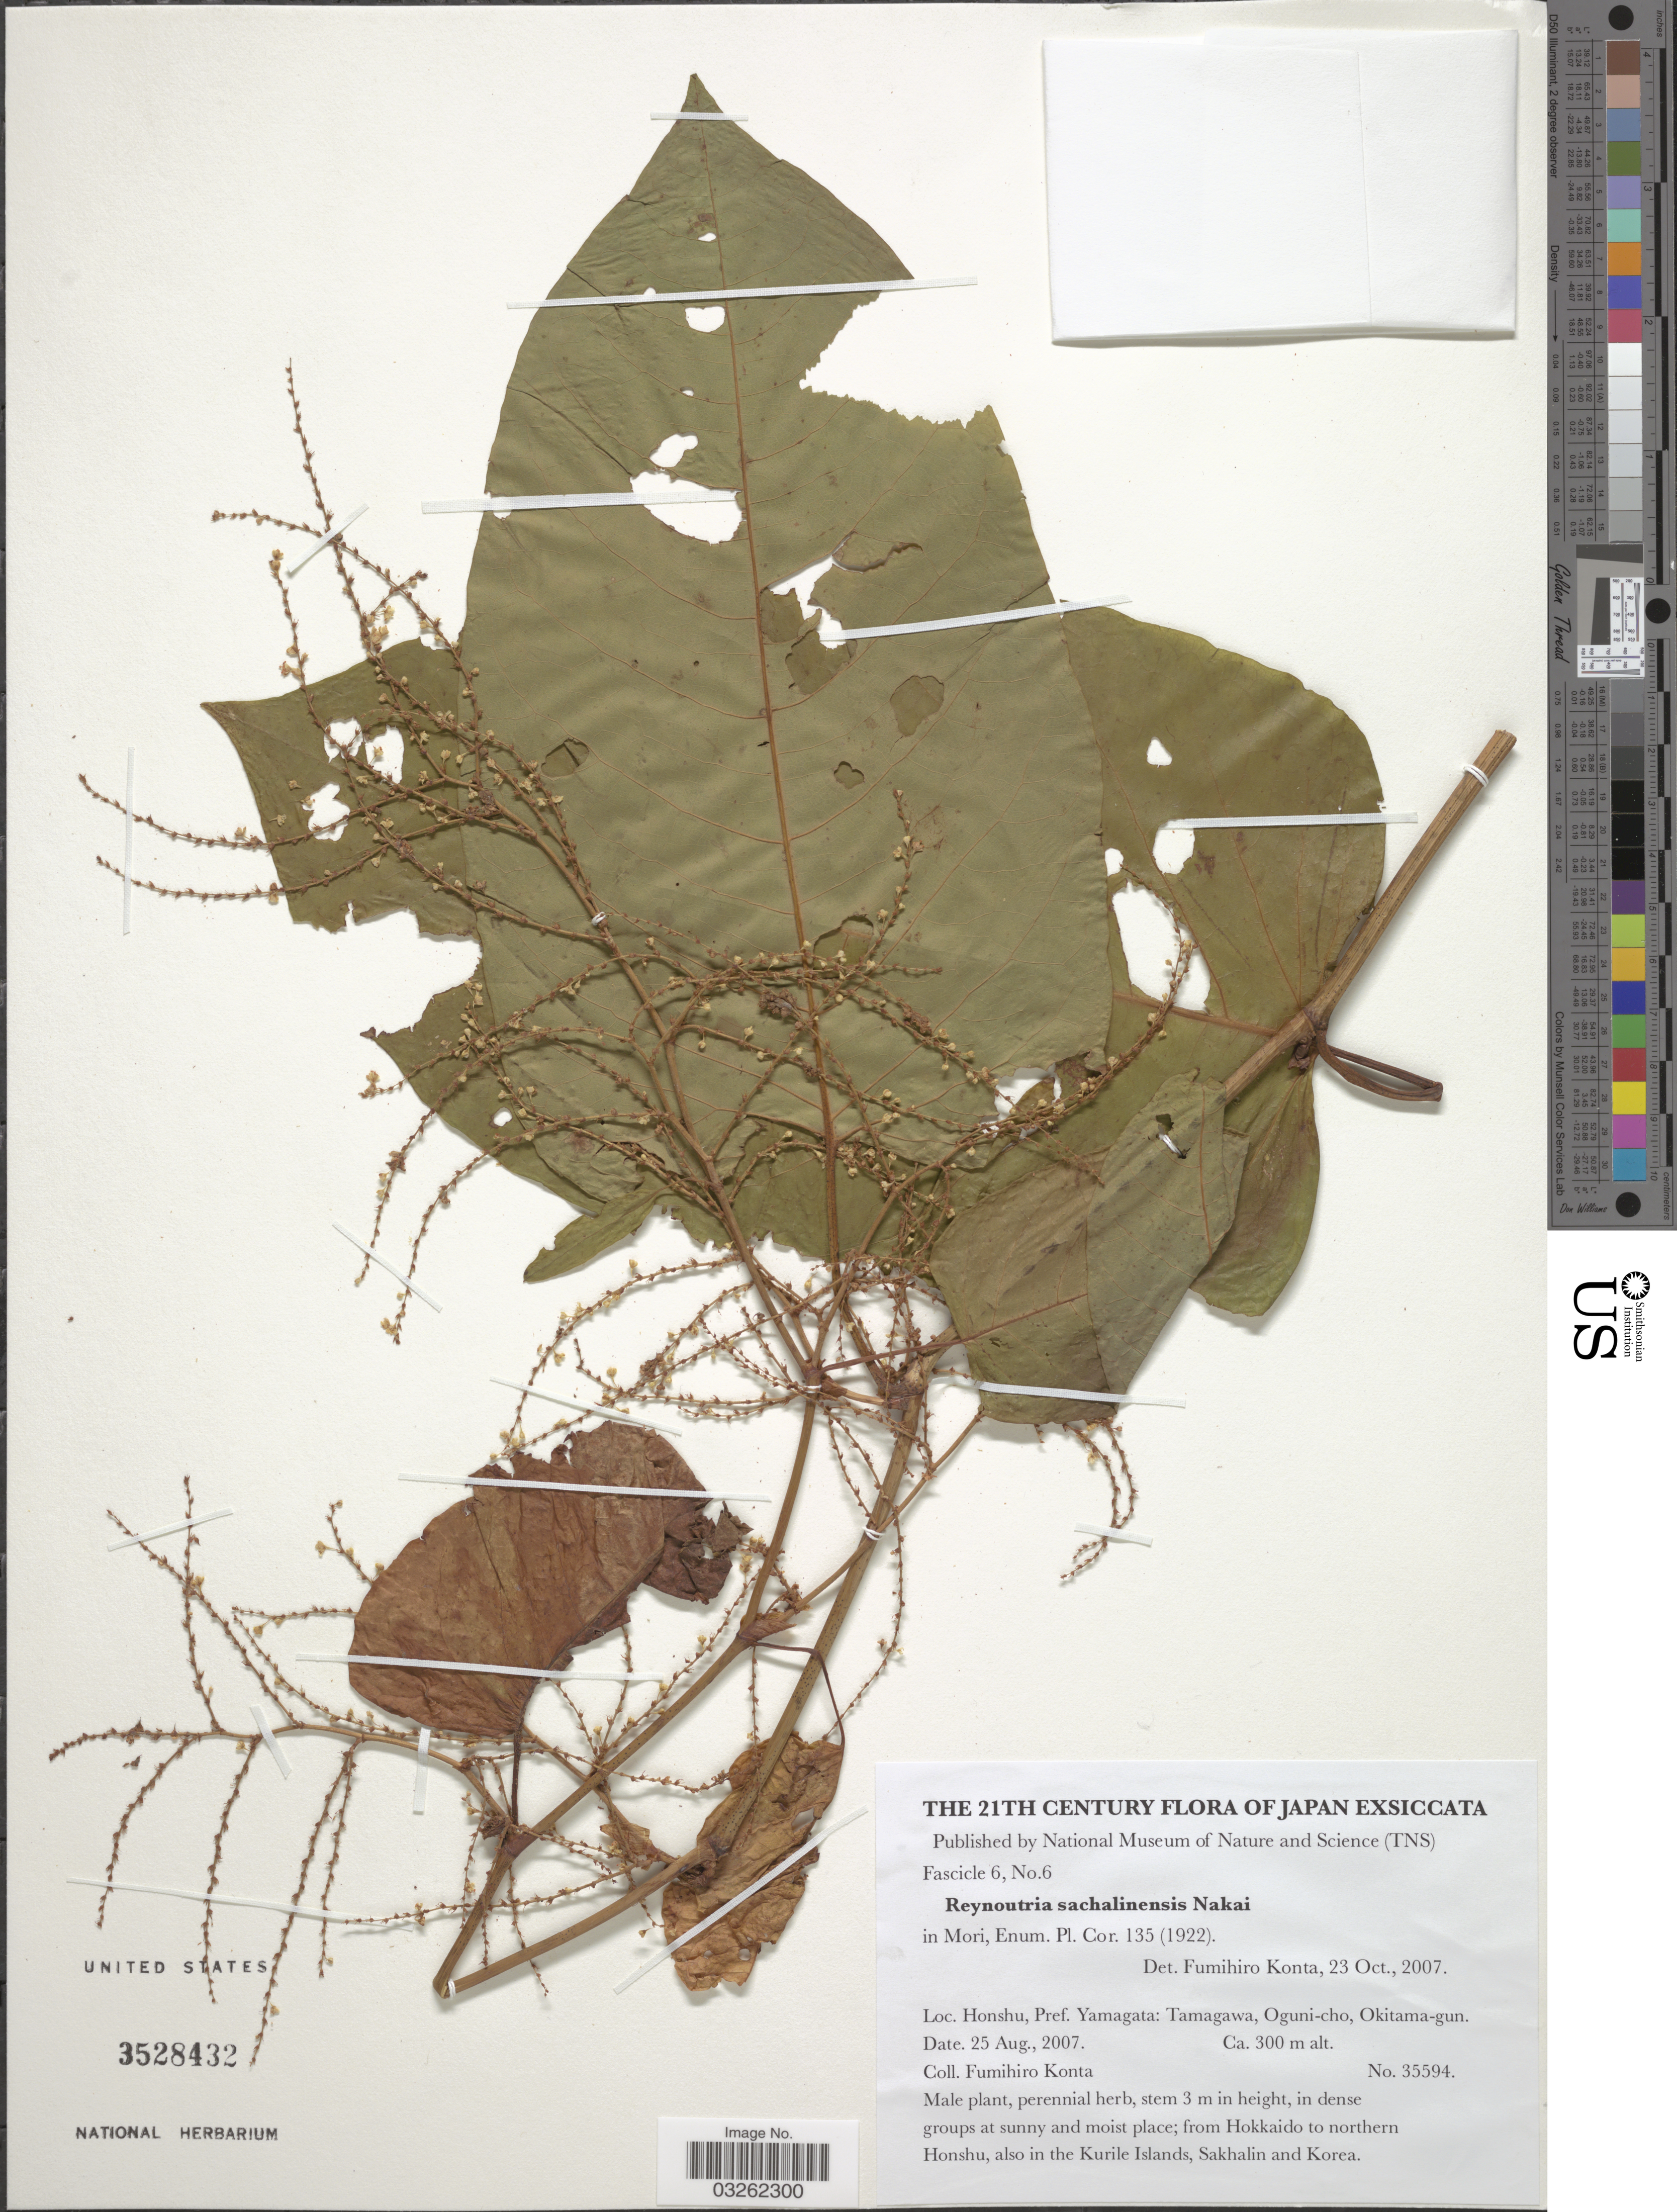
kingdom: Plantae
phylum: Tracheophyta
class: Magnoliopsida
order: Caryophyllales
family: Polygonaceae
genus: Reynoutria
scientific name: Reynoutria sachalinensis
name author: (F. Schmidt) Nakai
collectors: F. Konta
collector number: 35594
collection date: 2007-08-25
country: Japan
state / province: Yamagata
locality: Honshu, Pref. Yamagata: Tamagawa, Oguni-cho, Okitama-gun.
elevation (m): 300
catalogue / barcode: US 3528432